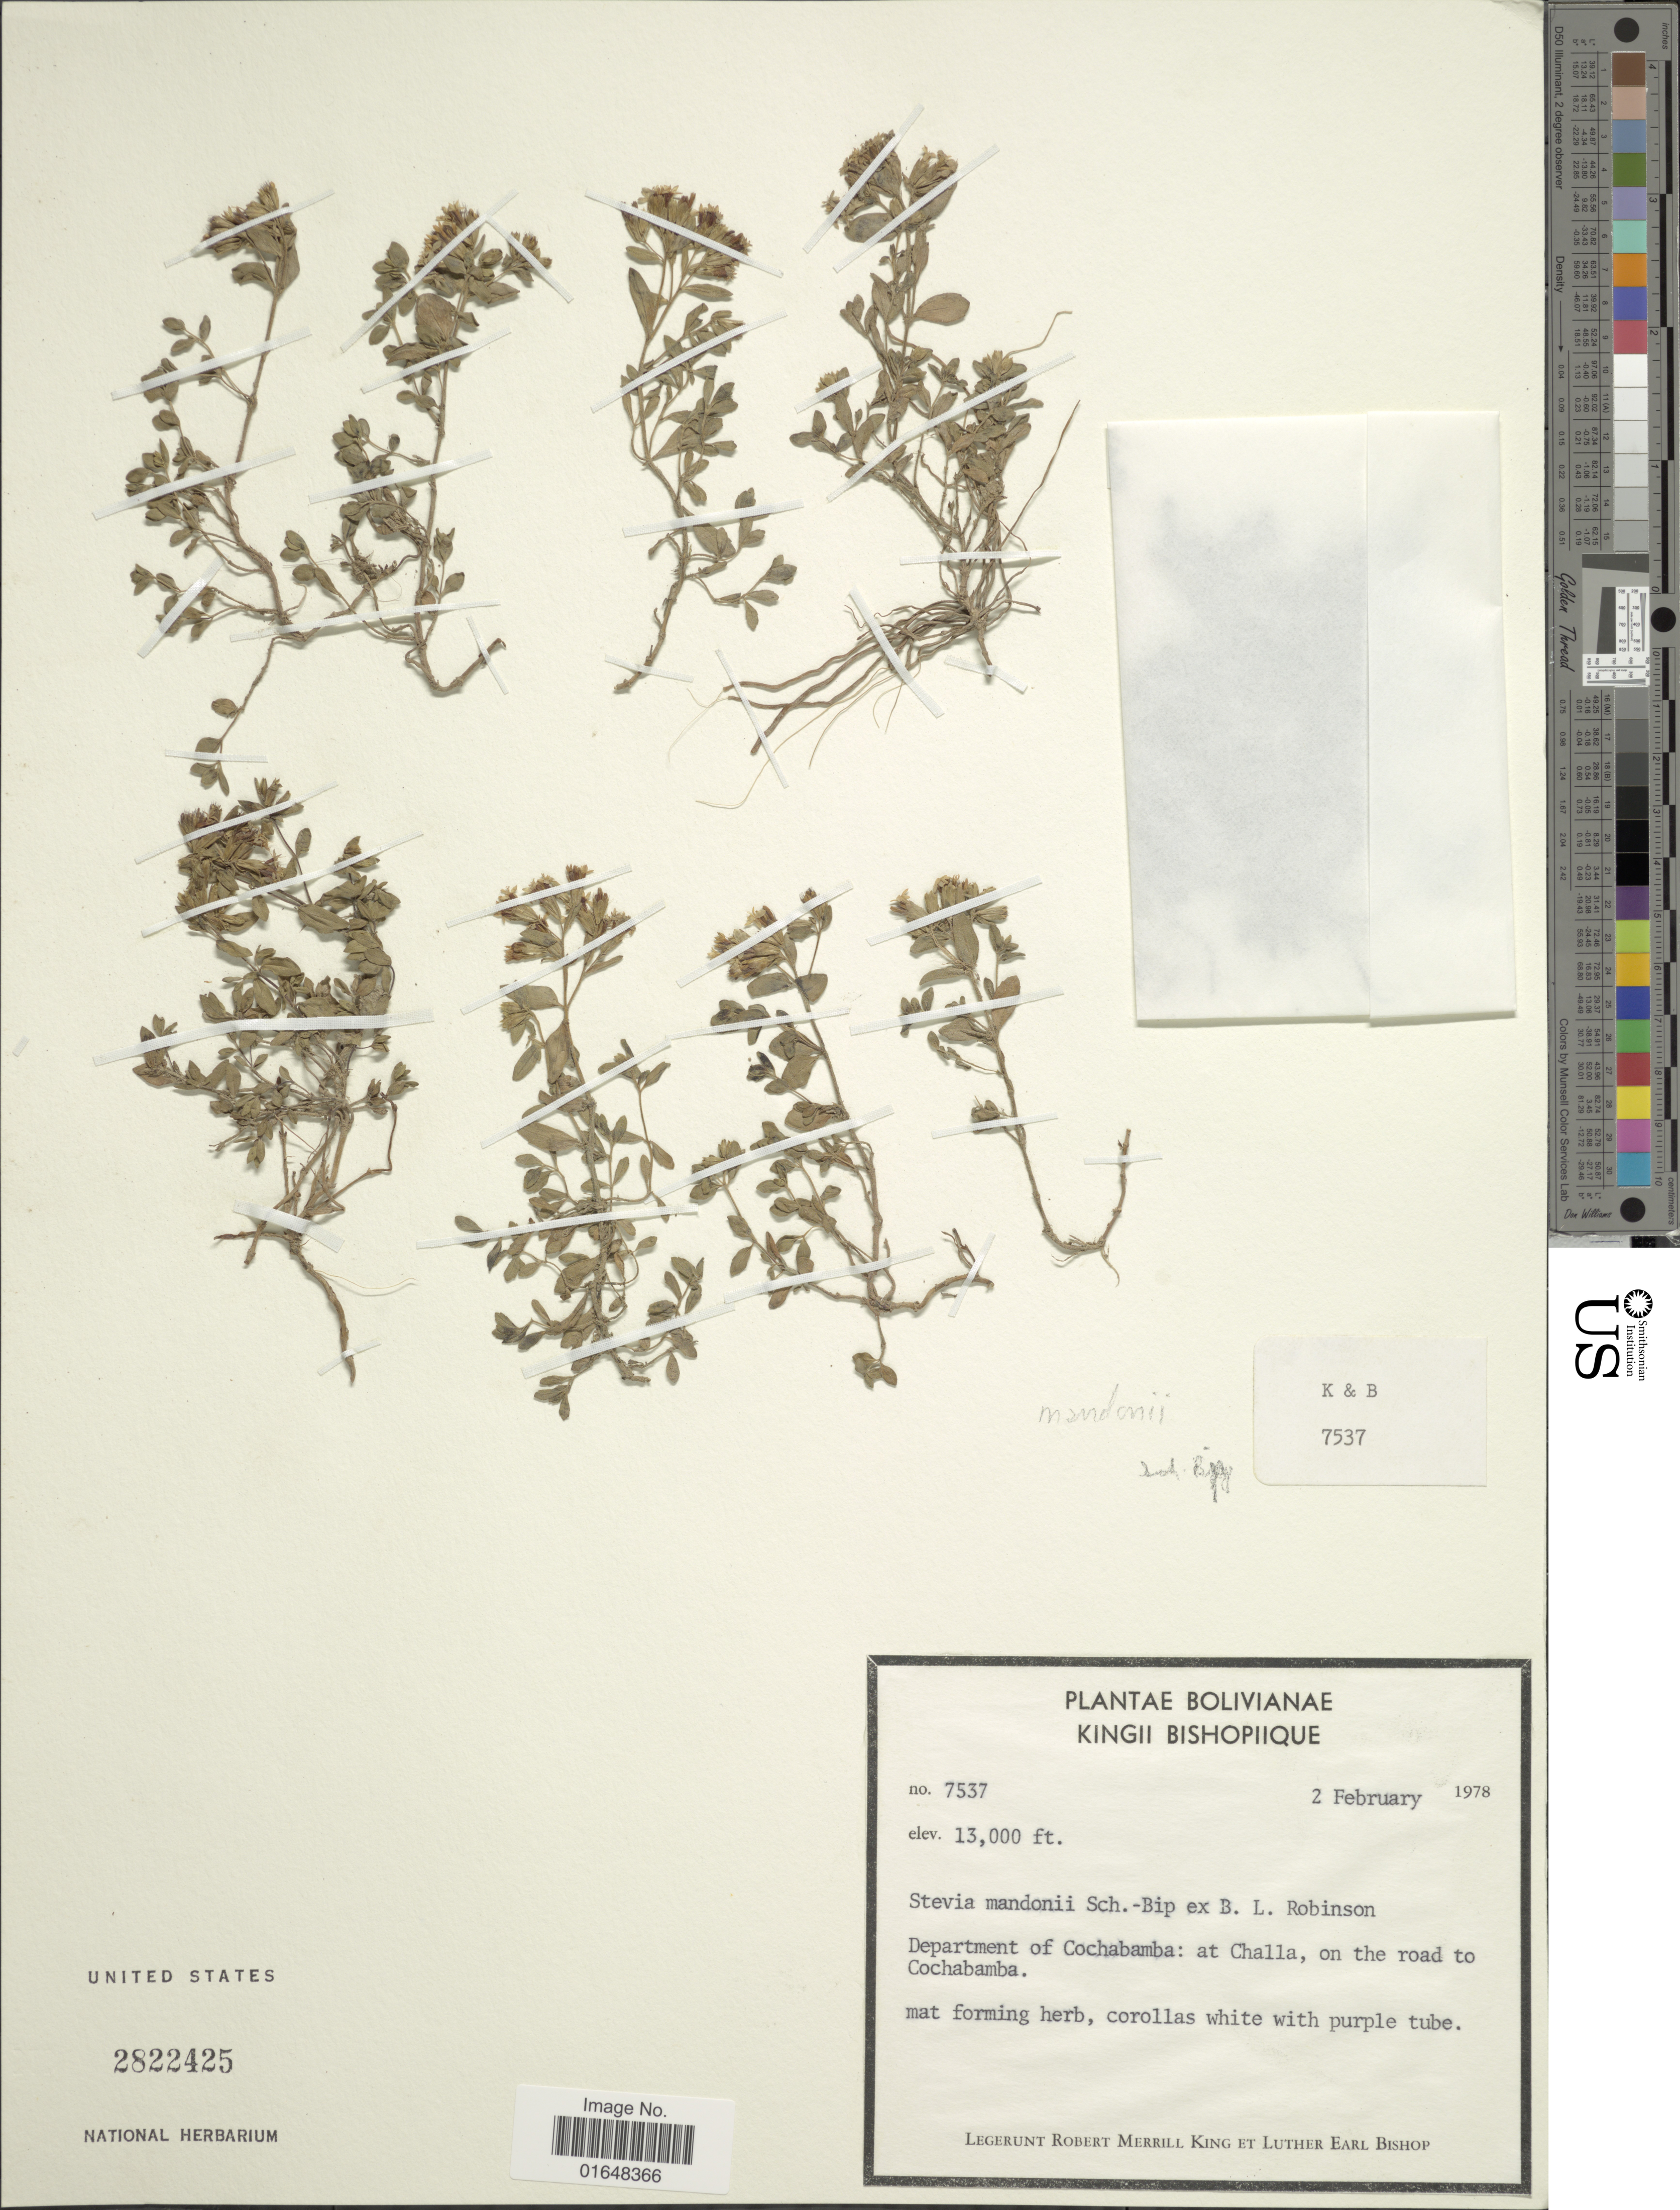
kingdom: Plantae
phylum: Tracheophyta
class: Magnoliopsida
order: Asterales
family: Asteraceae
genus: Stevia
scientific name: Stevia mandonii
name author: Sch. Bip.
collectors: R. M. King & L. E. Bishop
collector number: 7537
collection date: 1978-02-02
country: Bolivia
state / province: Cochabamba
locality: Department of Cochabamba: at Challa, on the road to Cochabamba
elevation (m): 3962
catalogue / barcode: US 2822425